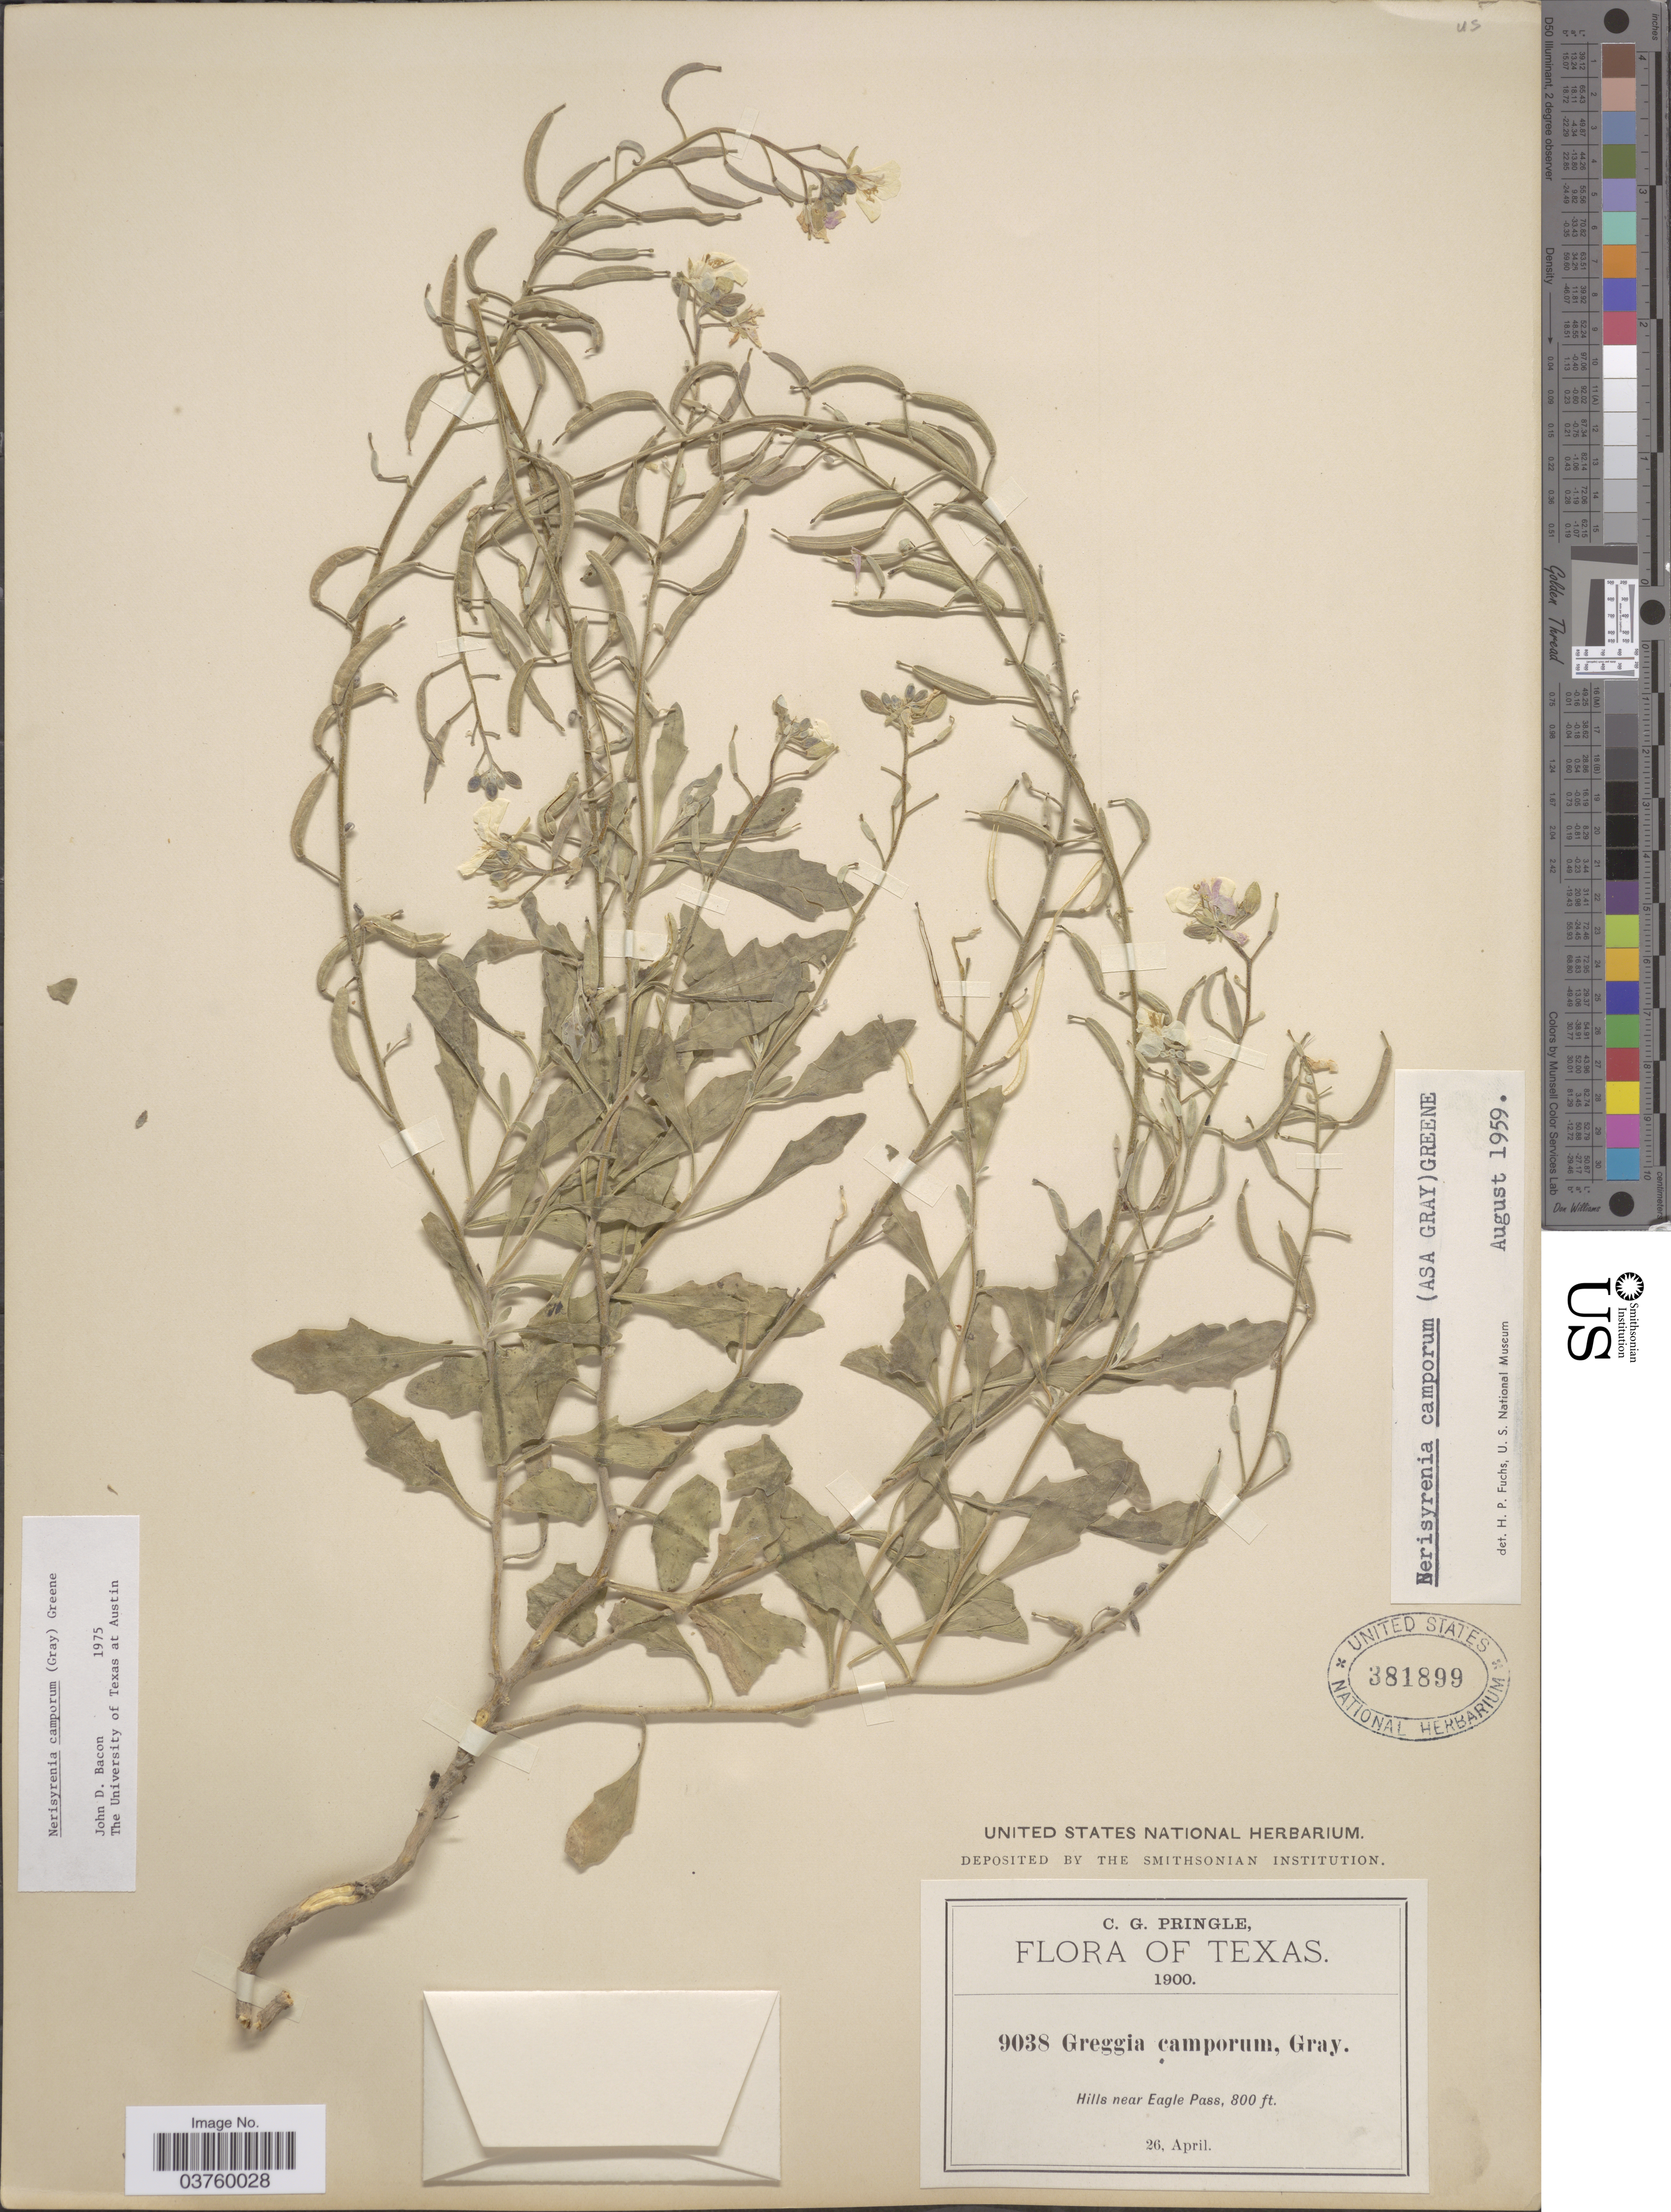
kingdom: Plantae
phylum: Tracheophyta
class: Magnoliopsida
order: Brassicales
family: Brassicaceae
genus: Nerisyrenia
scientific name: Nerisyrenia camporum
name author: (A. Gray) Greene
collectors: C. G. Pringle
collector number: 9038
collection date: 1900-04-26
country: United States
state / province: Texas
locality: Hills near Eagle Pass.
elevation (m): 244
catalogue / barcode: US 381899